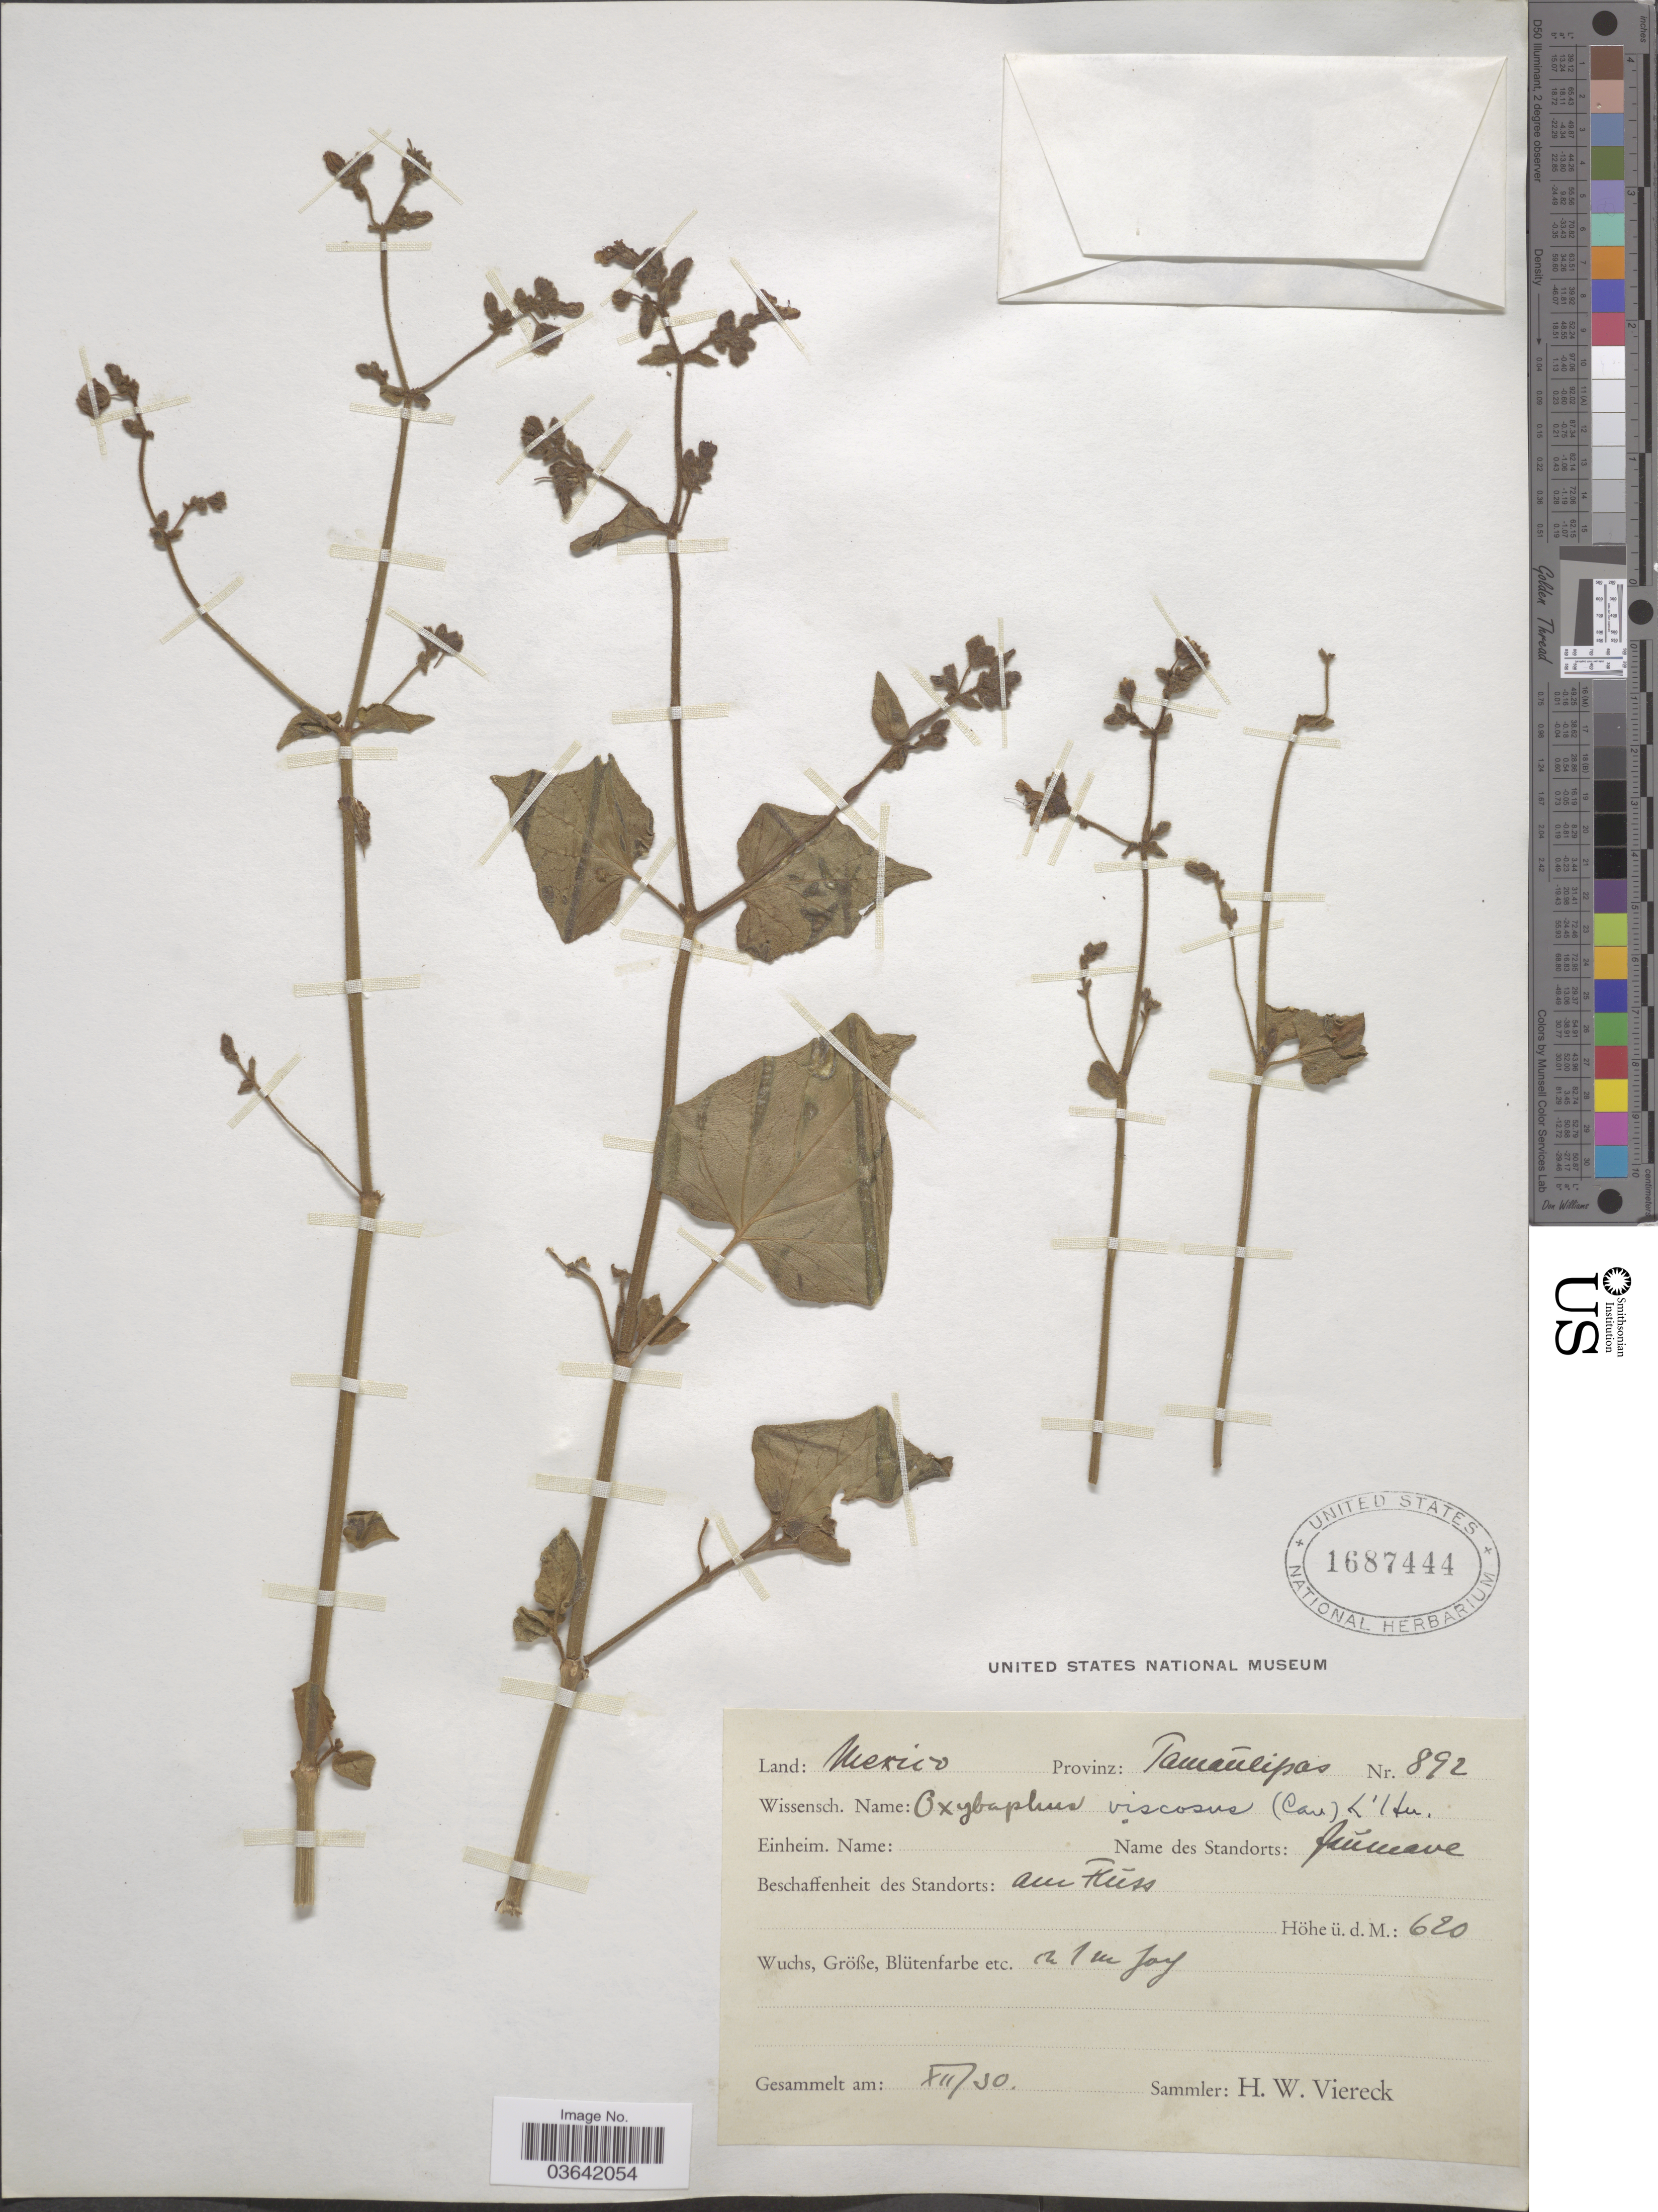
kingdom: Plantae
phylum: Tracheophyta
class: Magnoliopsida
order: Caryophyllales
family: Nyctaginaceae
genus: Mirabilis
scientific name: Mirabilis viscosa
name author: Cav.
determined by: Strong, Mark T., (BOT), Smithsonian Institution - National Museum of Natural History (UNITED STATES)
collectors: H. W. Viereck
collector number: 892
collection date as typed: Transcribed d/m/y: /12/30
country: Mexico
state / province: Tamaulipas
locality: Jaumave.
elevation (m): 620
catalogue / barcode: US 1687444